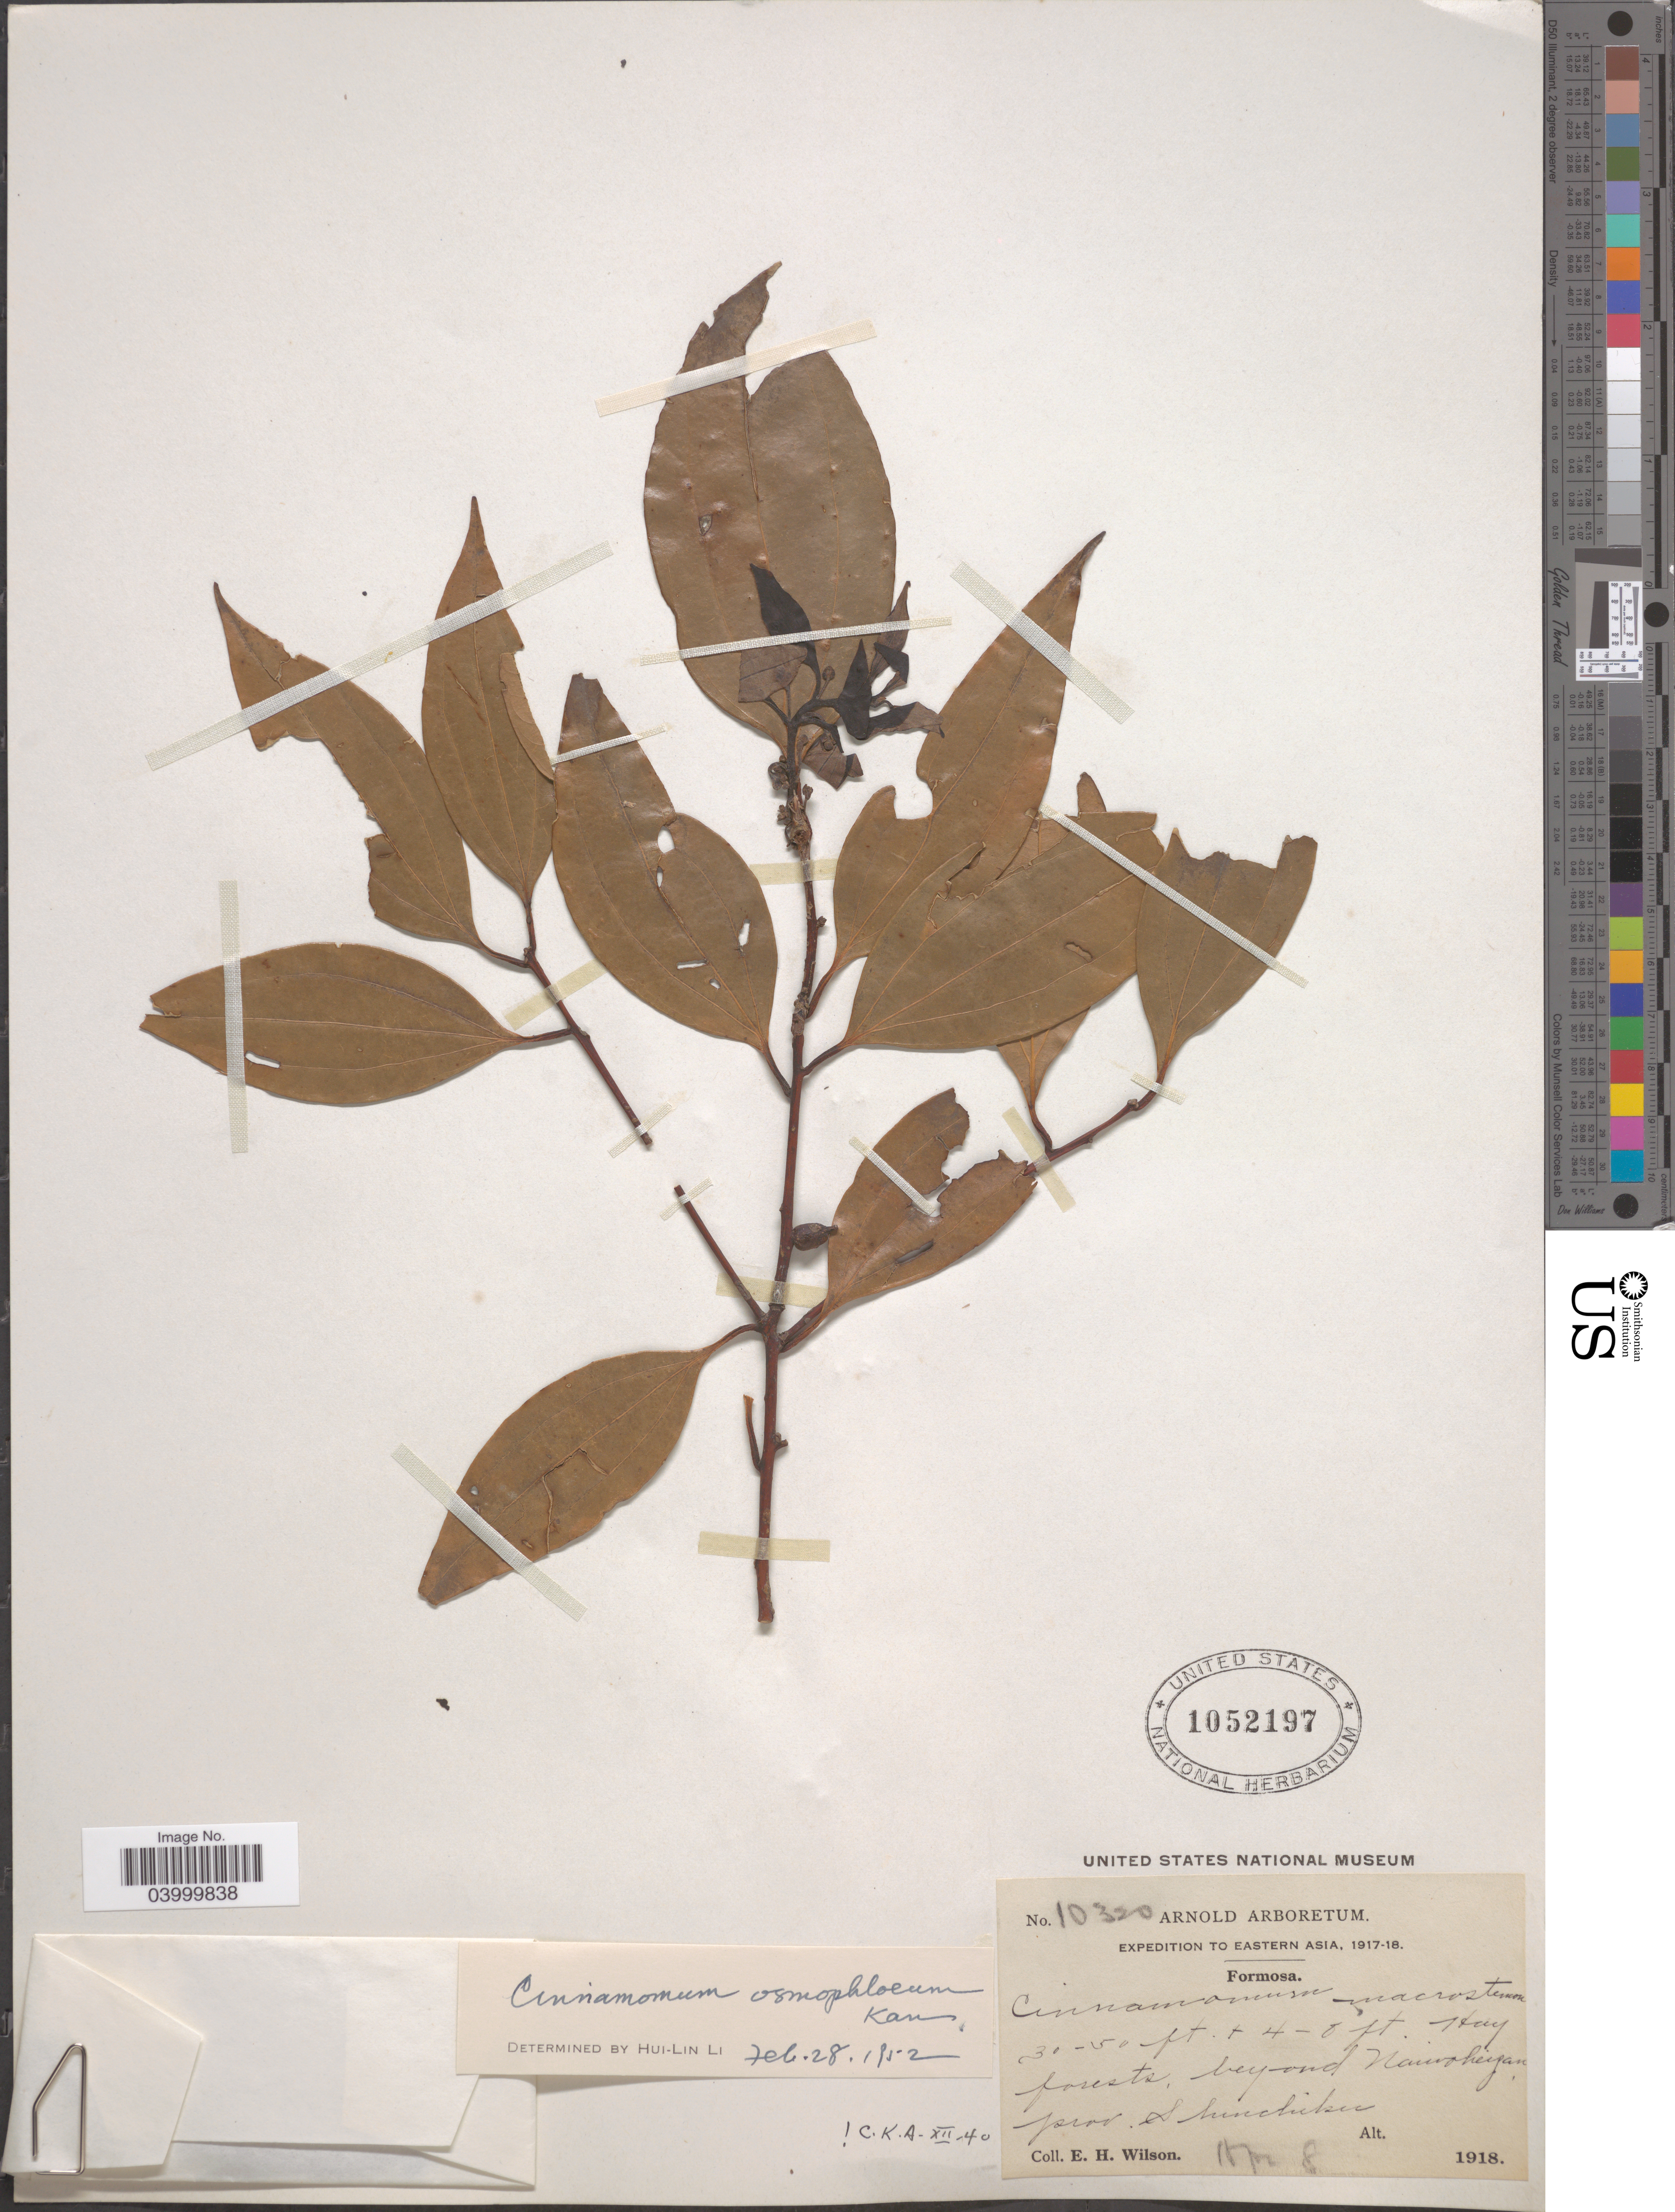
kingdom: Plantae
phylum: Tracheophyta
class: Magnoliopsida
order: Laurales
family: Lauraceae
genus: Cinnamomum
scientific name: Cinnamomum osmophloeum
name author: Kaneh.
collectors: E. Wilson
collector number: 10320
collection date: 1918-04-08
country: Taiwan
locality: Formosa. Nawoheijan, prov. Shinchiku.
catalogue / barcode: US 1052197